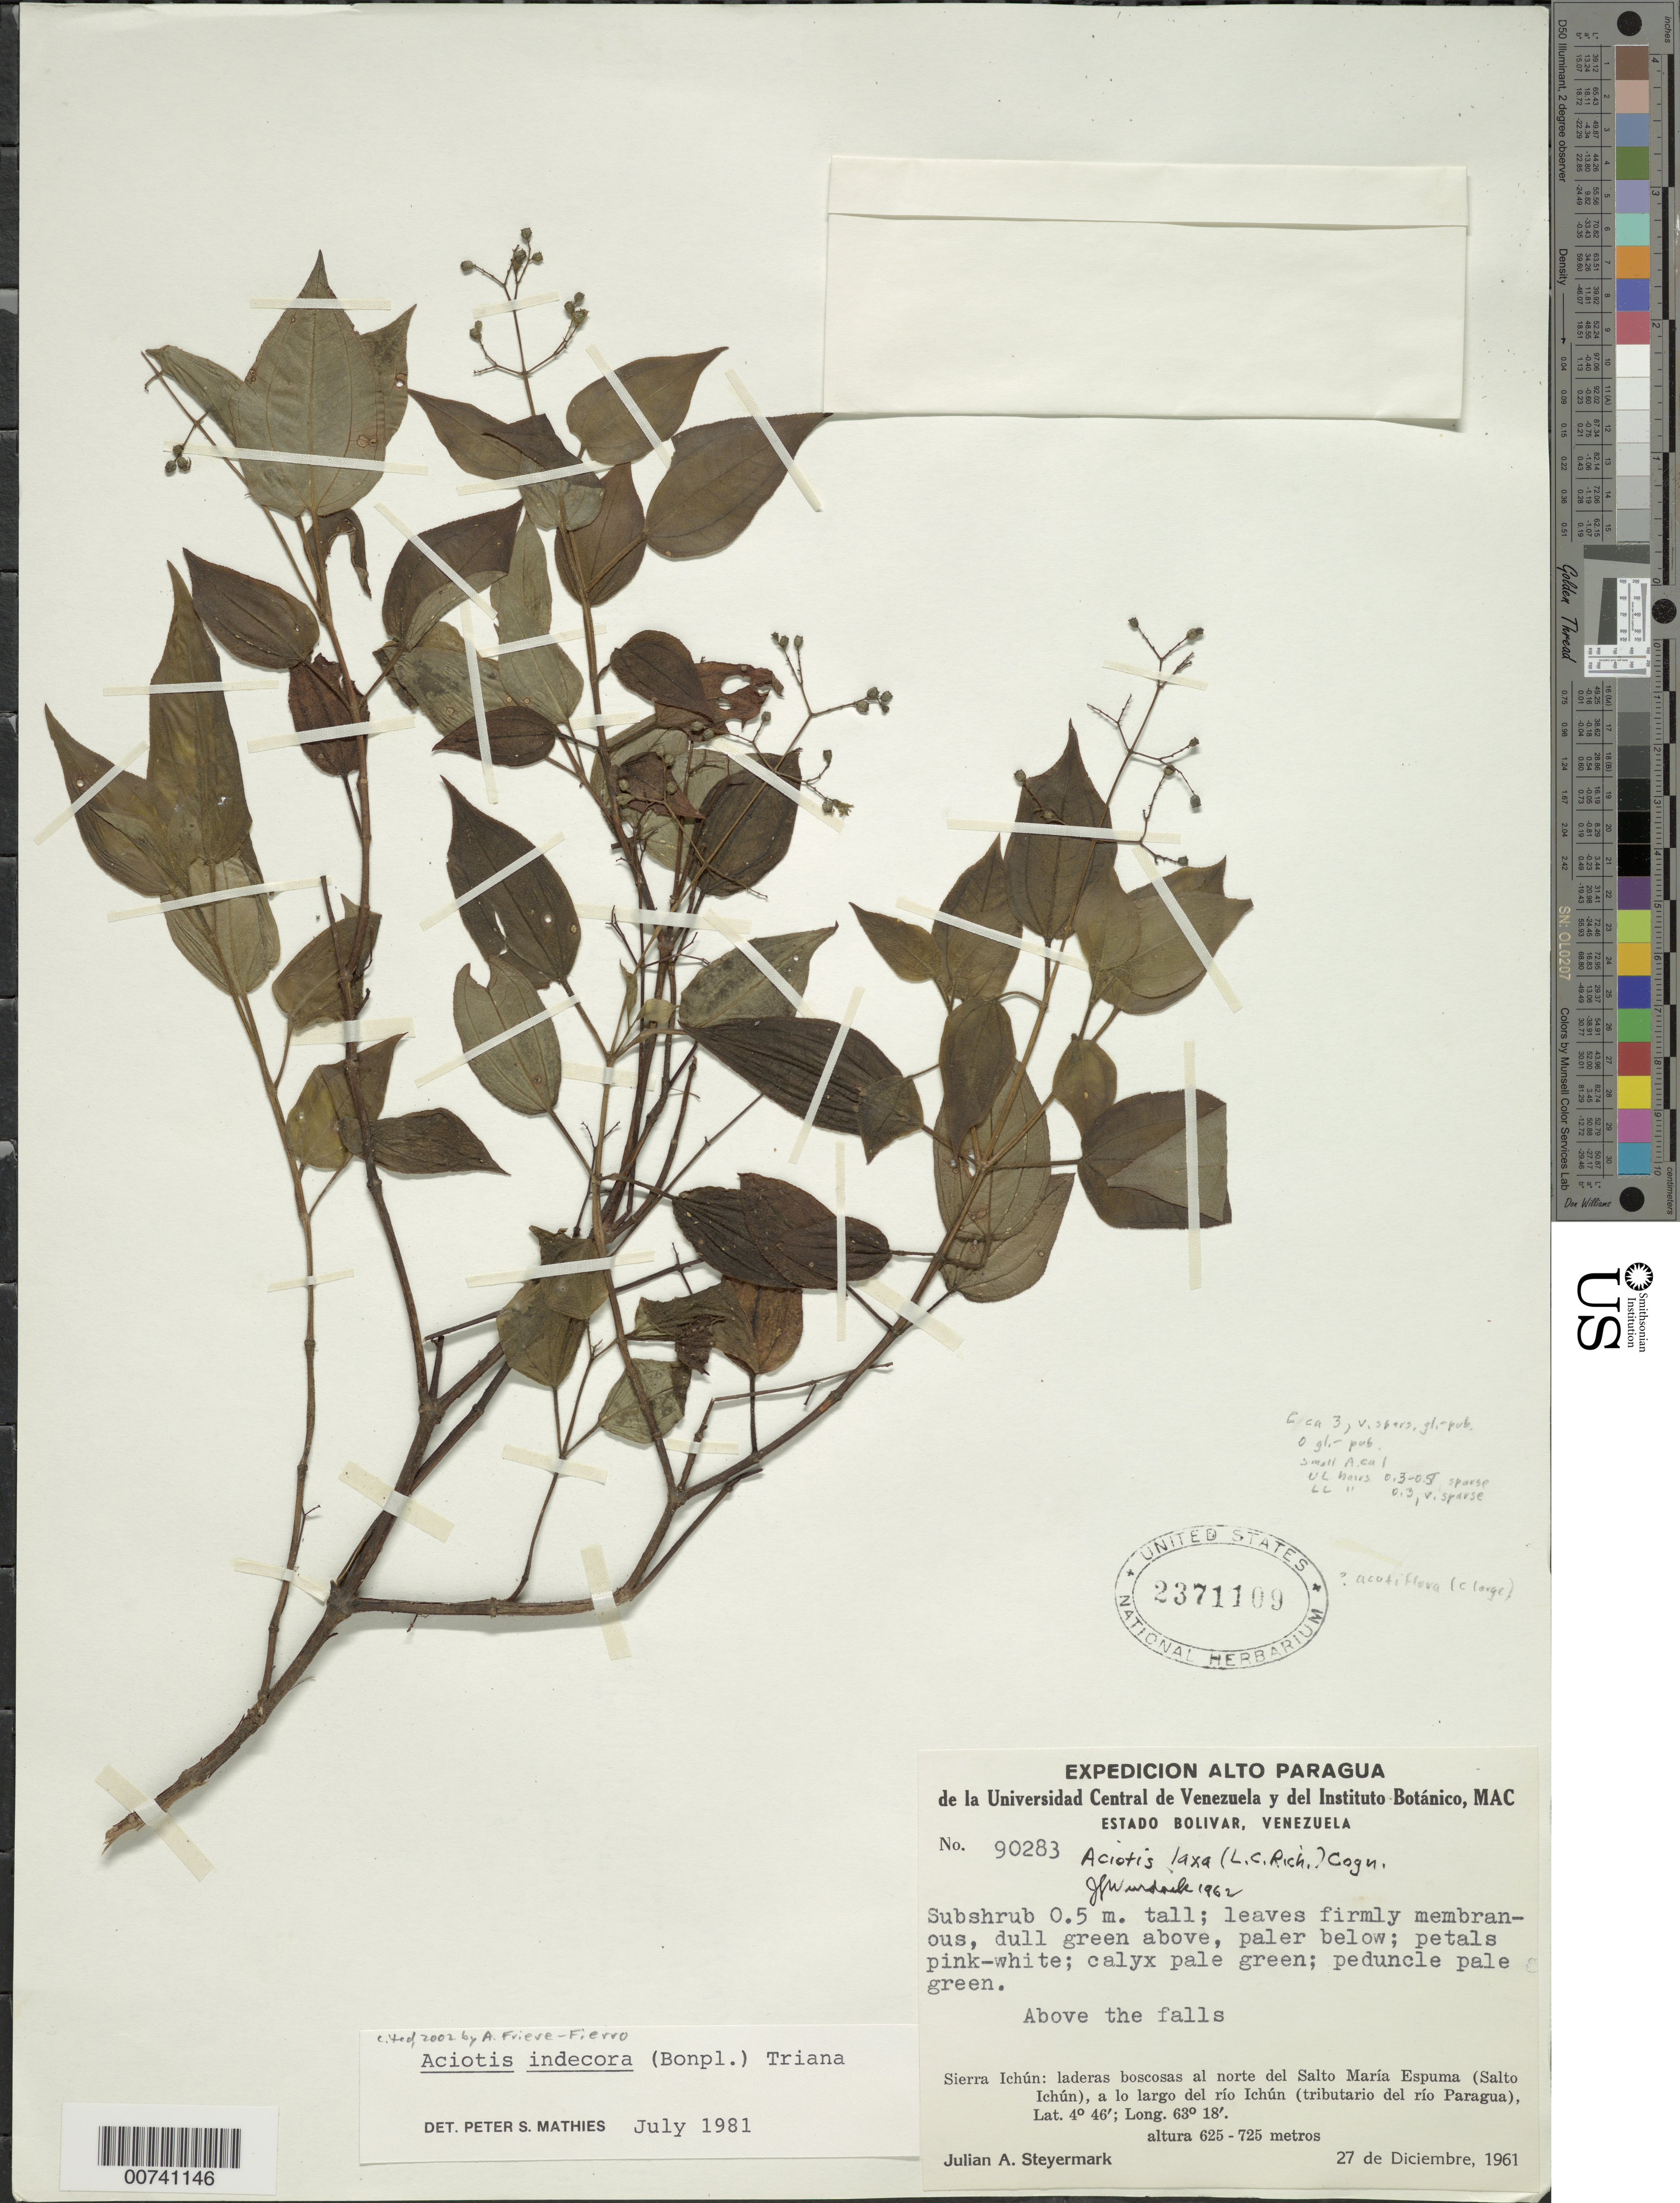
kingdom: Plantae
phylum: Tracheophyta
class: Magnoliopsida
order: Myrtales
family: Melastomataceae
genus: Aciotis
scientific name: Aciotis indecora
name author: (Bonpl.) Triana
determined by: Freire-Fierro, A.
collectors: J. Steyermark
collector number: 90283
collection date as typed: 27-Dec-61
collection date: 1961-12-27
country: Venezuela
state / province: Bolívar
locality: Sierra Ichún, N del Salto María Espuma (Salto Ichún) del Río Ichún (tributary of río Paragua)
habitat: Above the falls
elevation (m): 625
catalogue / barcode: US 2371109